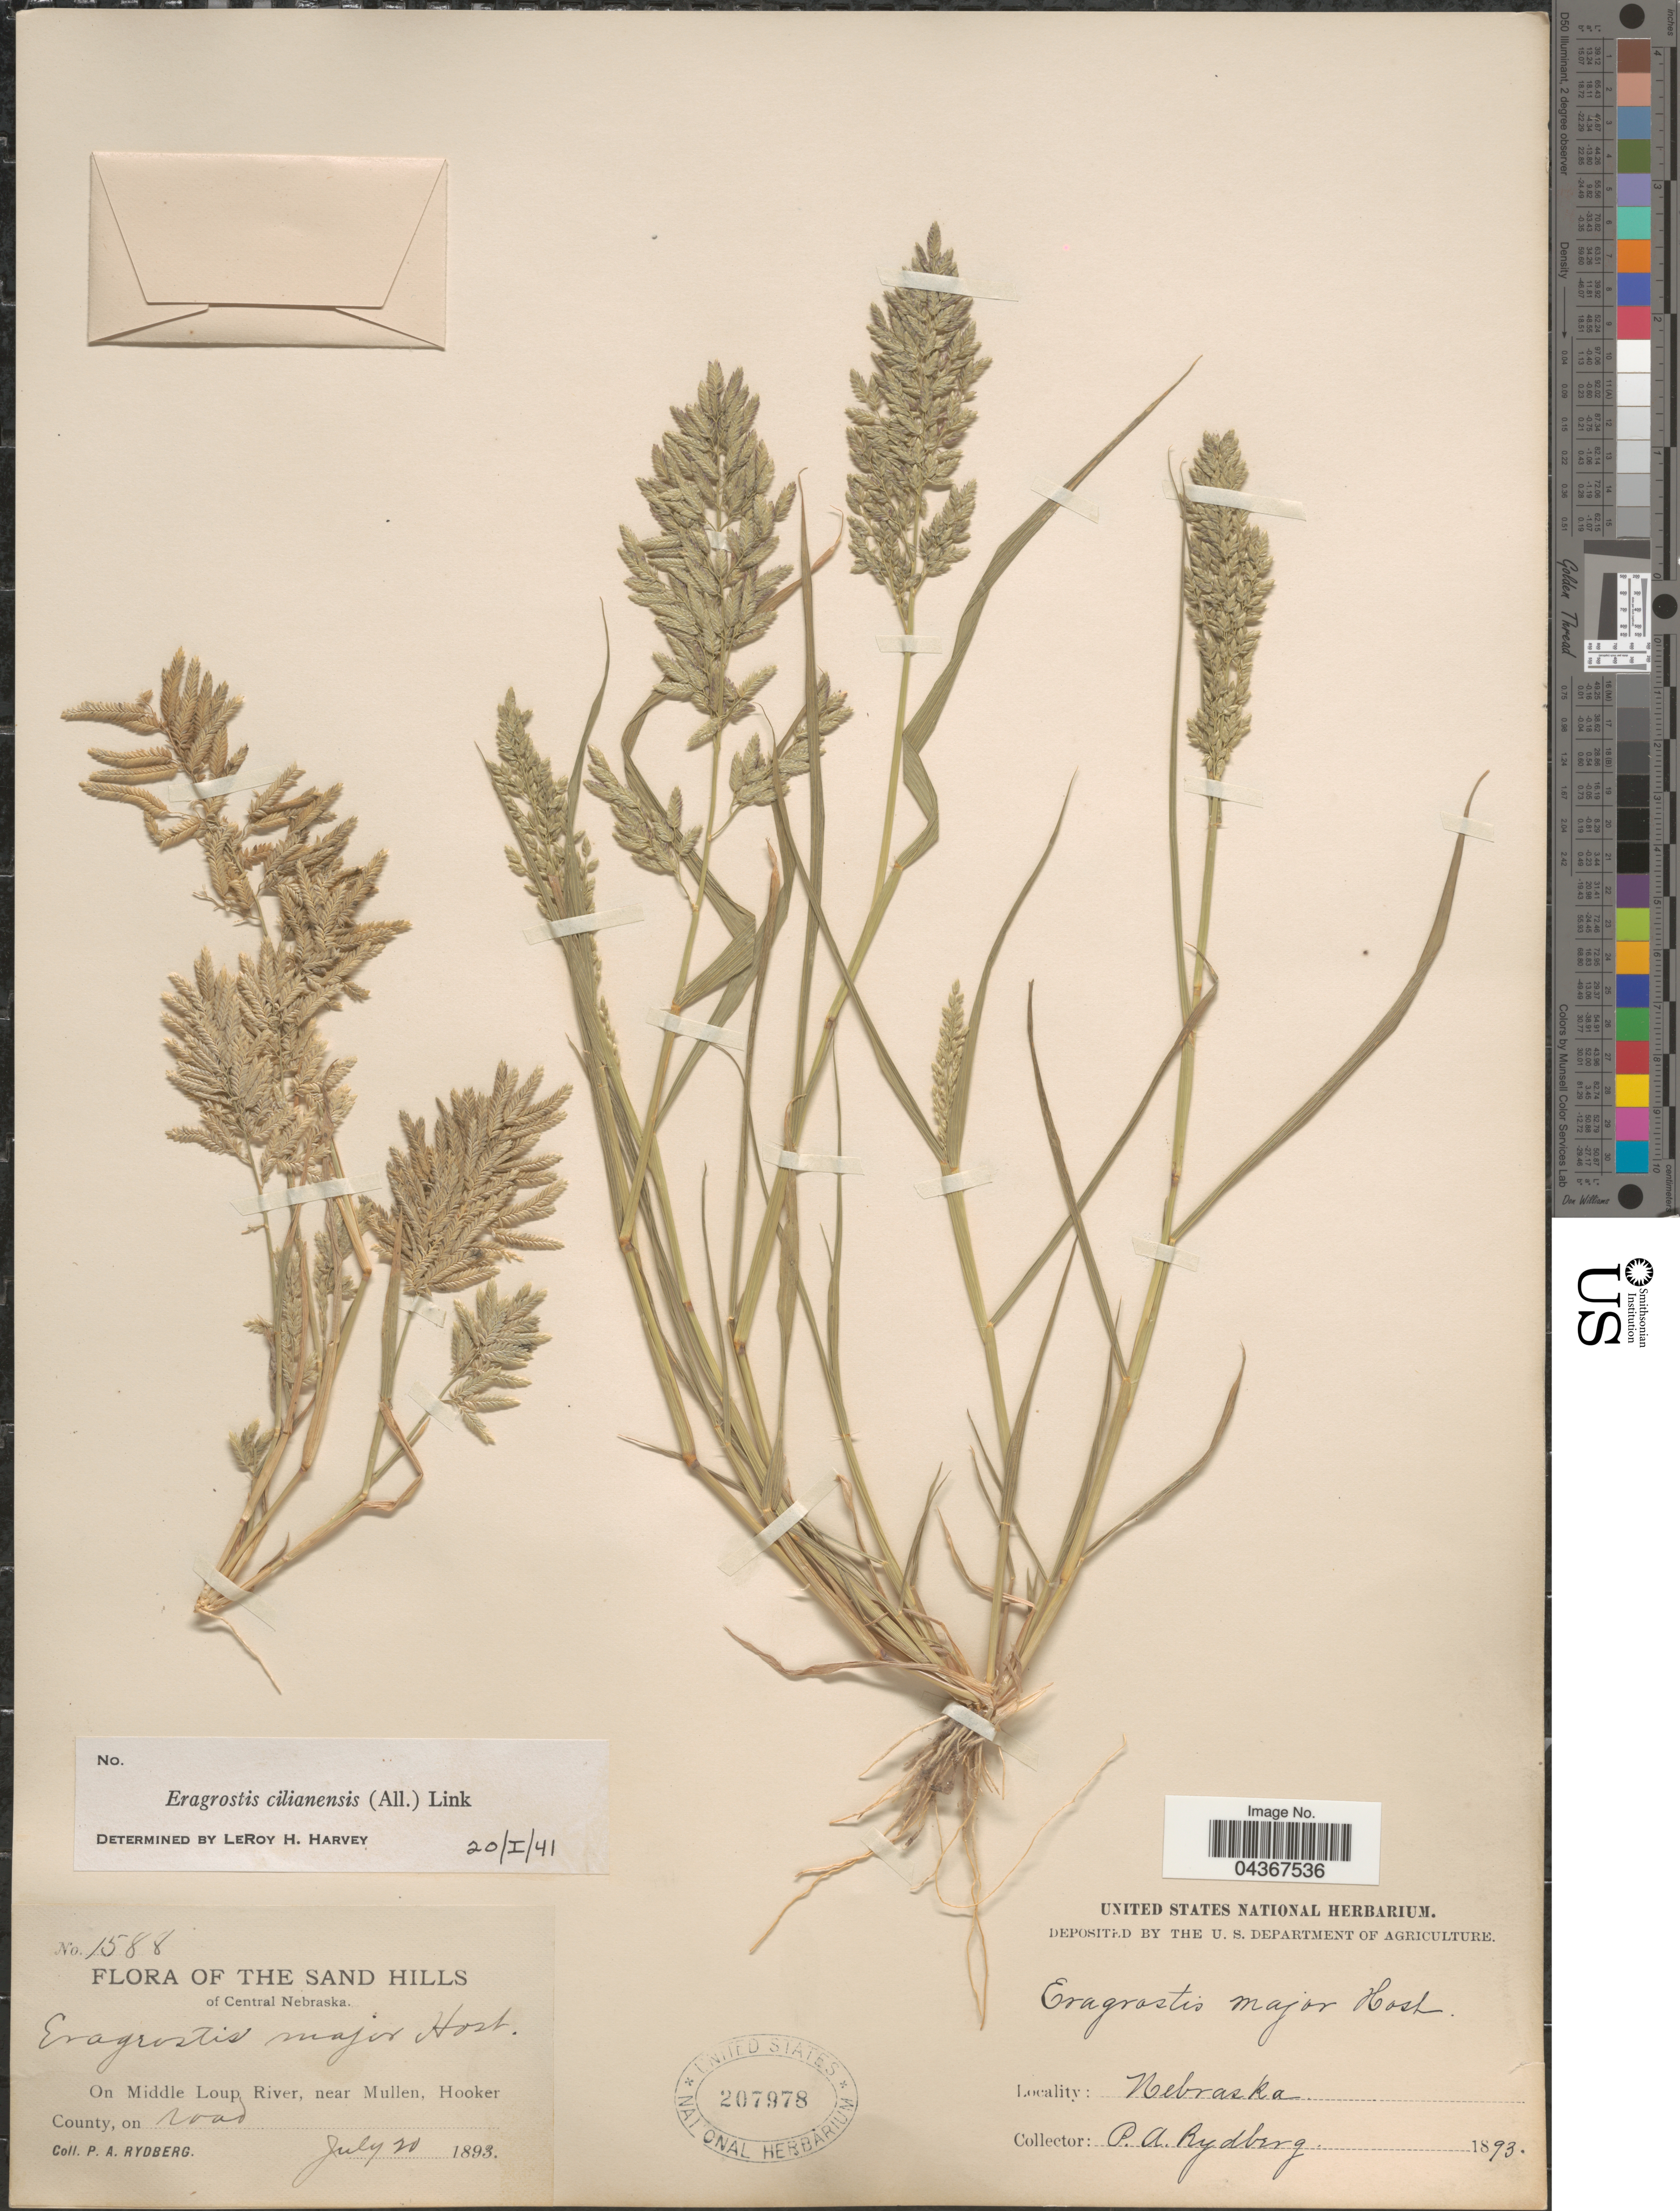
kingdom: Plantae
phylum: Tracheophyta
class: Liliopsida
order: Poales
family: Poaceae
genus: Eragrostis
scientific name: Eragrostis cilianensis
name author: (Bellardi) Vignolo ex Janch.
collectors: P. A. Rydberg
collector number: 1588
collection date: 1893-07-20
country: United States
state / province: Nebraska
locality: The Sand Hills of Central Nebraska. On Middle Loup River, near Mullen, Hooker County, on road.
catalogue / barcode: US 207978